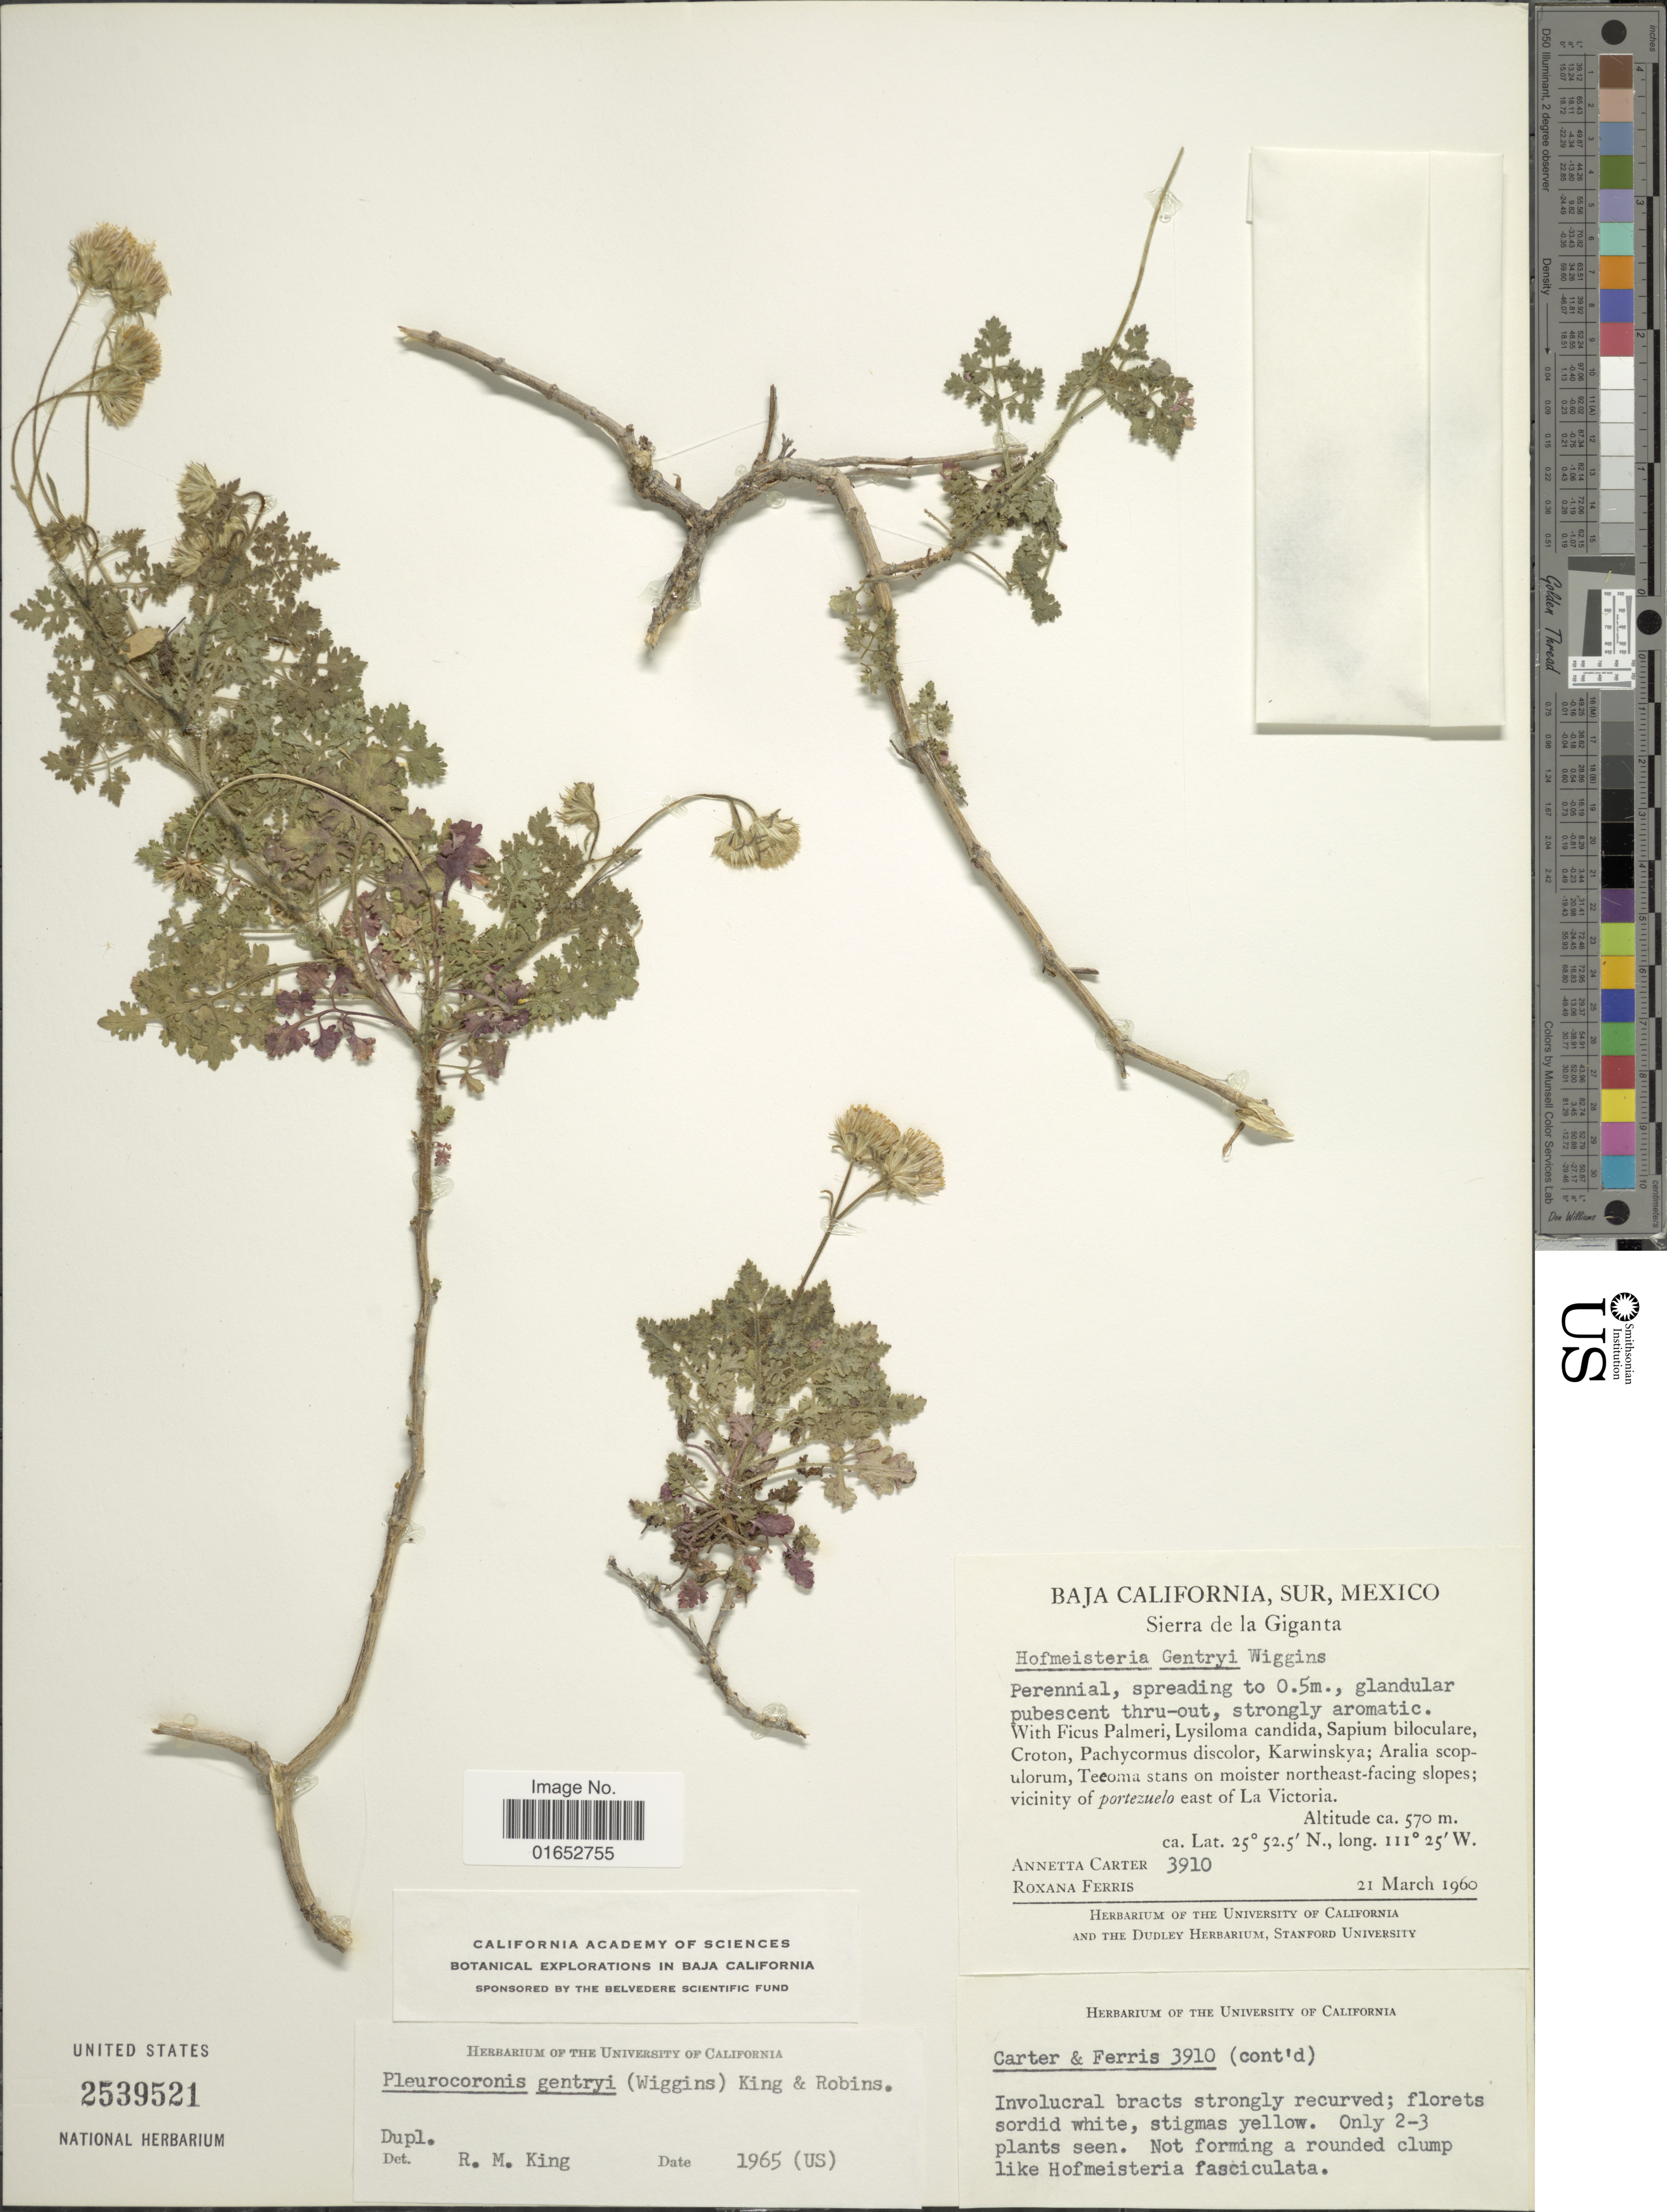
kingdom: Plantae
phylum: Tracheophyta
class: Magnoliopsida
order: Asterales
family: Asteraceae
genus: Pleurocoronis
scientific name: Pleurocoronis gentryi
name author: (Wiggins) R.M. King & H. Rob.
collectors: A. Carter & R. S. Ferris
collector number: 3910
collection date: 1960-03-21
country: Mexico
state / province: Baja California Sur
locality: Sierra de la Giganta, on moister northeast-facing slopes; vicinity of portezuelo east of La Victoria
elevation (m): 570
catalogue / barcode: US 2539521